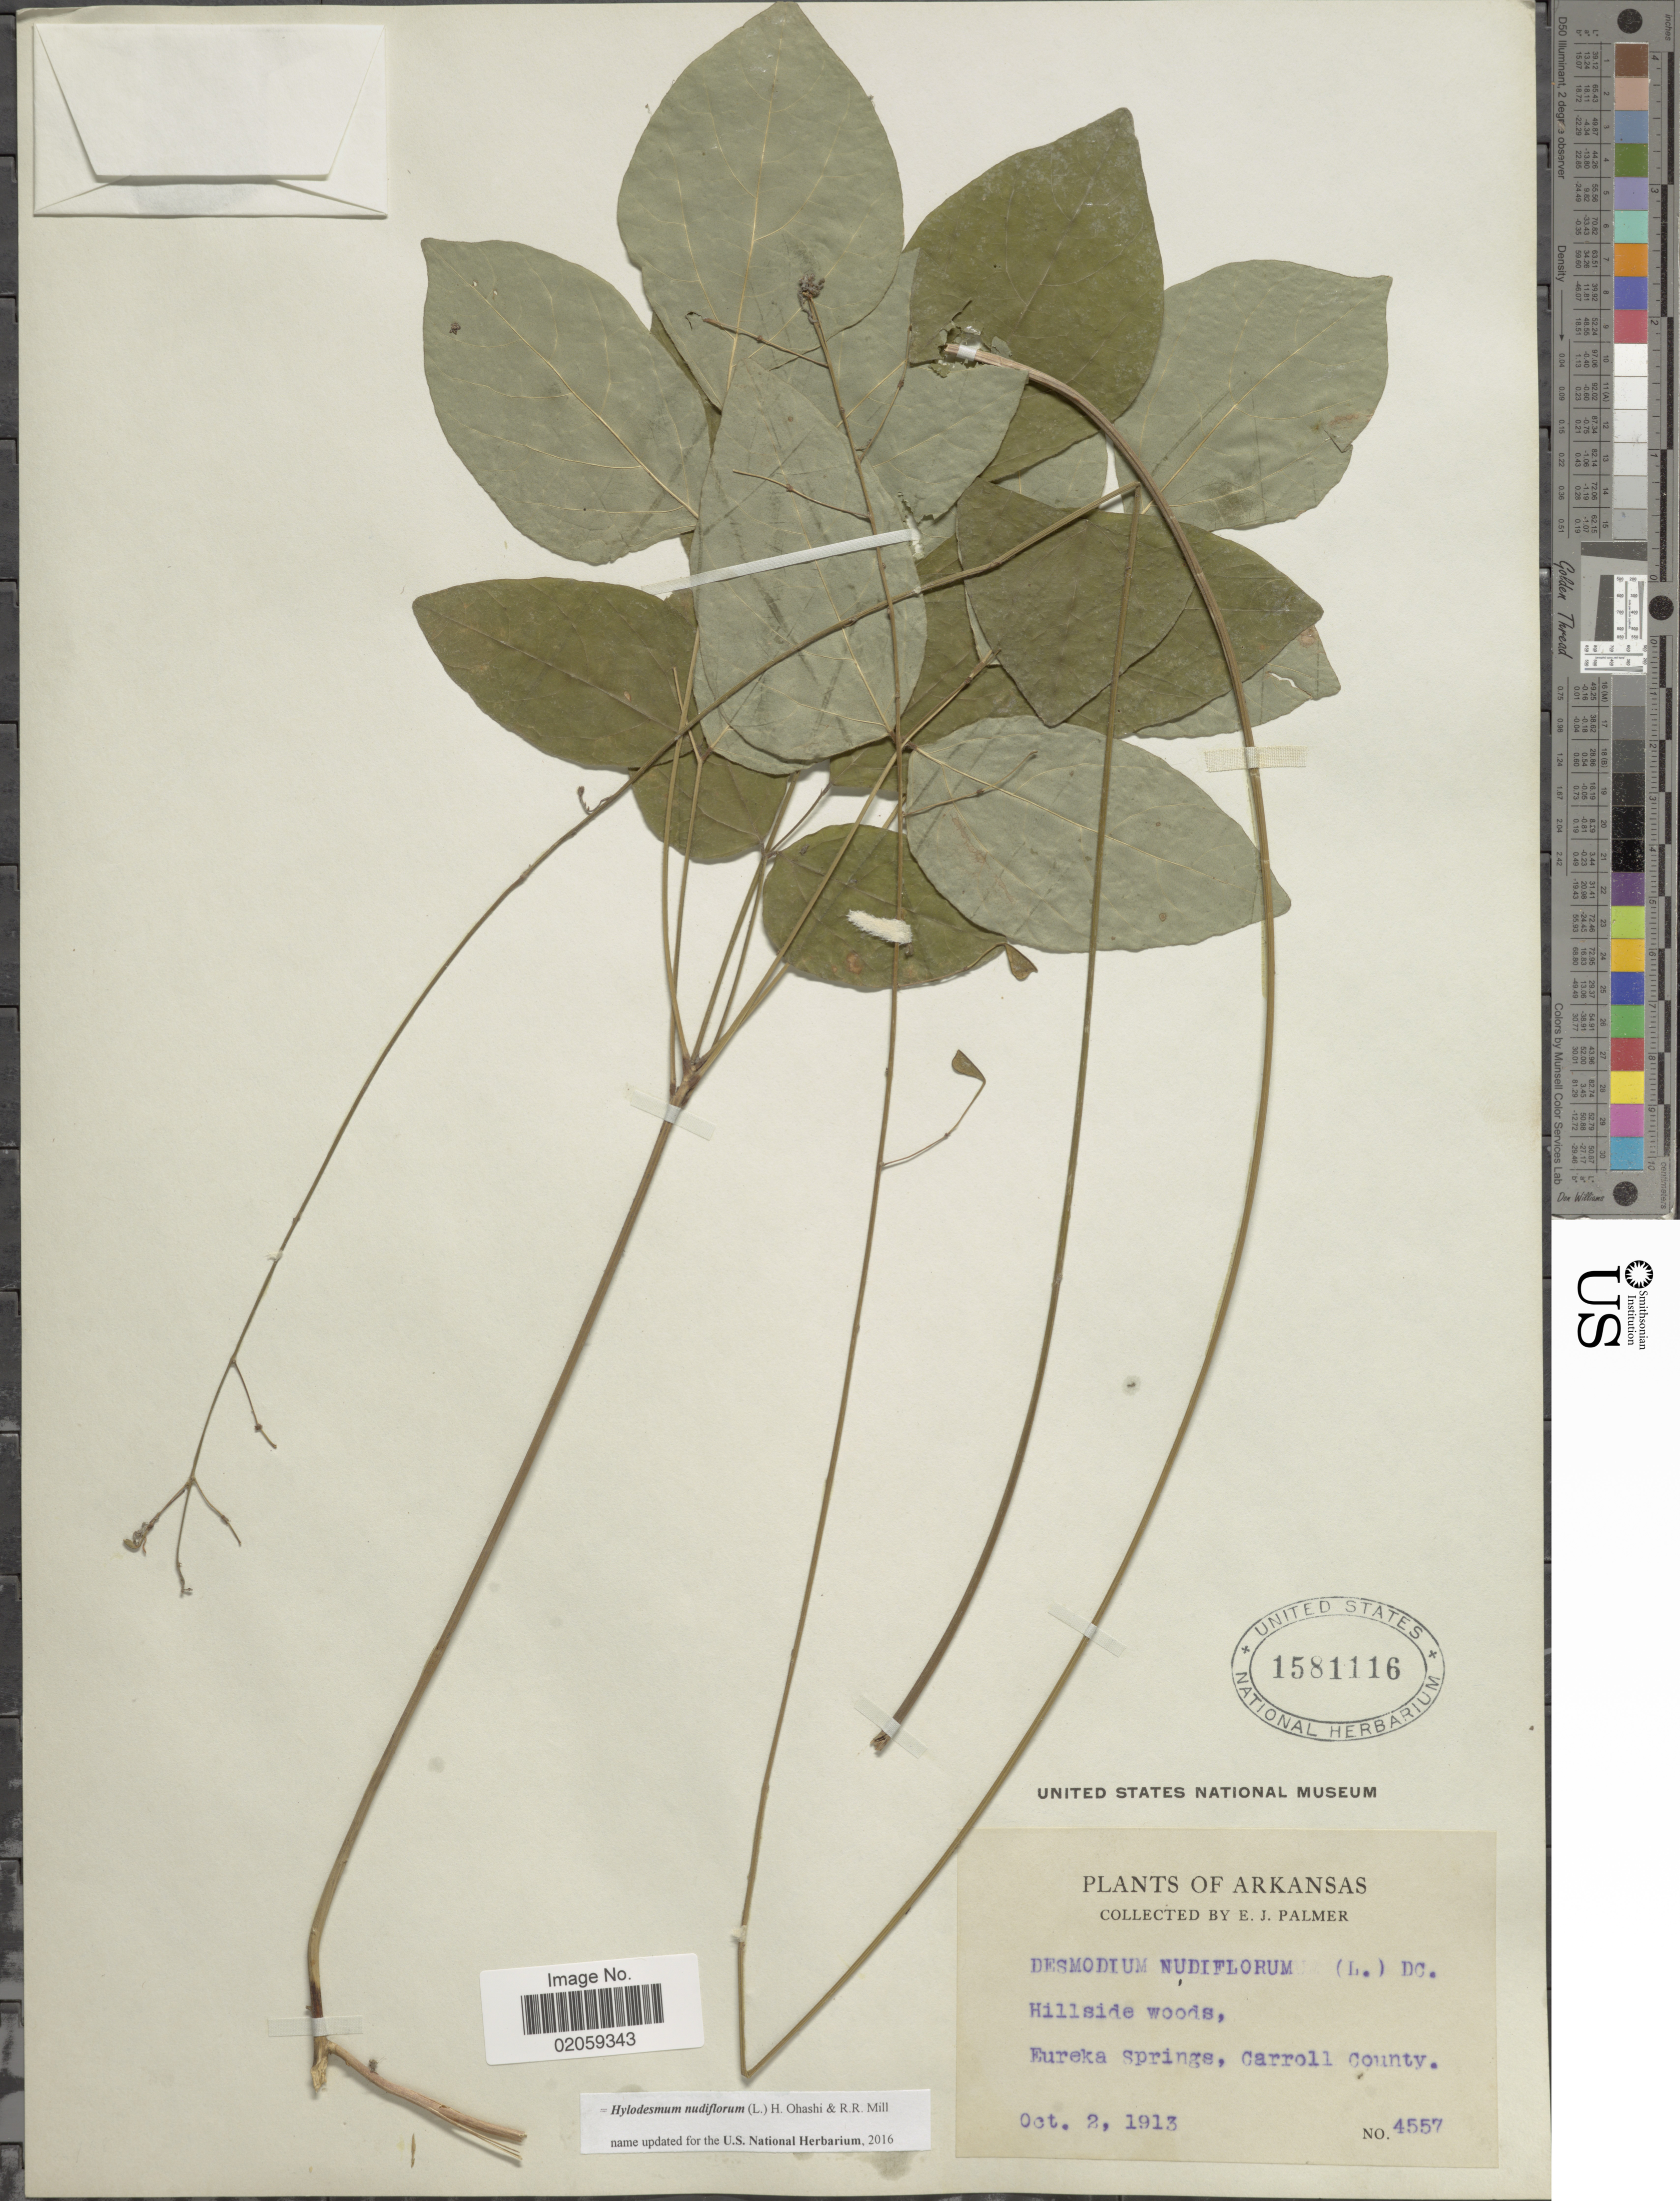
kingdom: Plantae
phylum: Tracheophyta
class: Magnoliopsida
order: Fabales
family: Fabaceae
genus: Hylodesmum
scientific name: Hylodesmum nudiflorum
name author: (L.) H. Ohashi & R.R. Mill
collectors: E. J. Palmer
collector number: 4557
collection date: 1913-10-02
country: United States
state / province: Arkansas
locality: Eureka Springs, Carroll County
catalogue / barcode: US 1581116